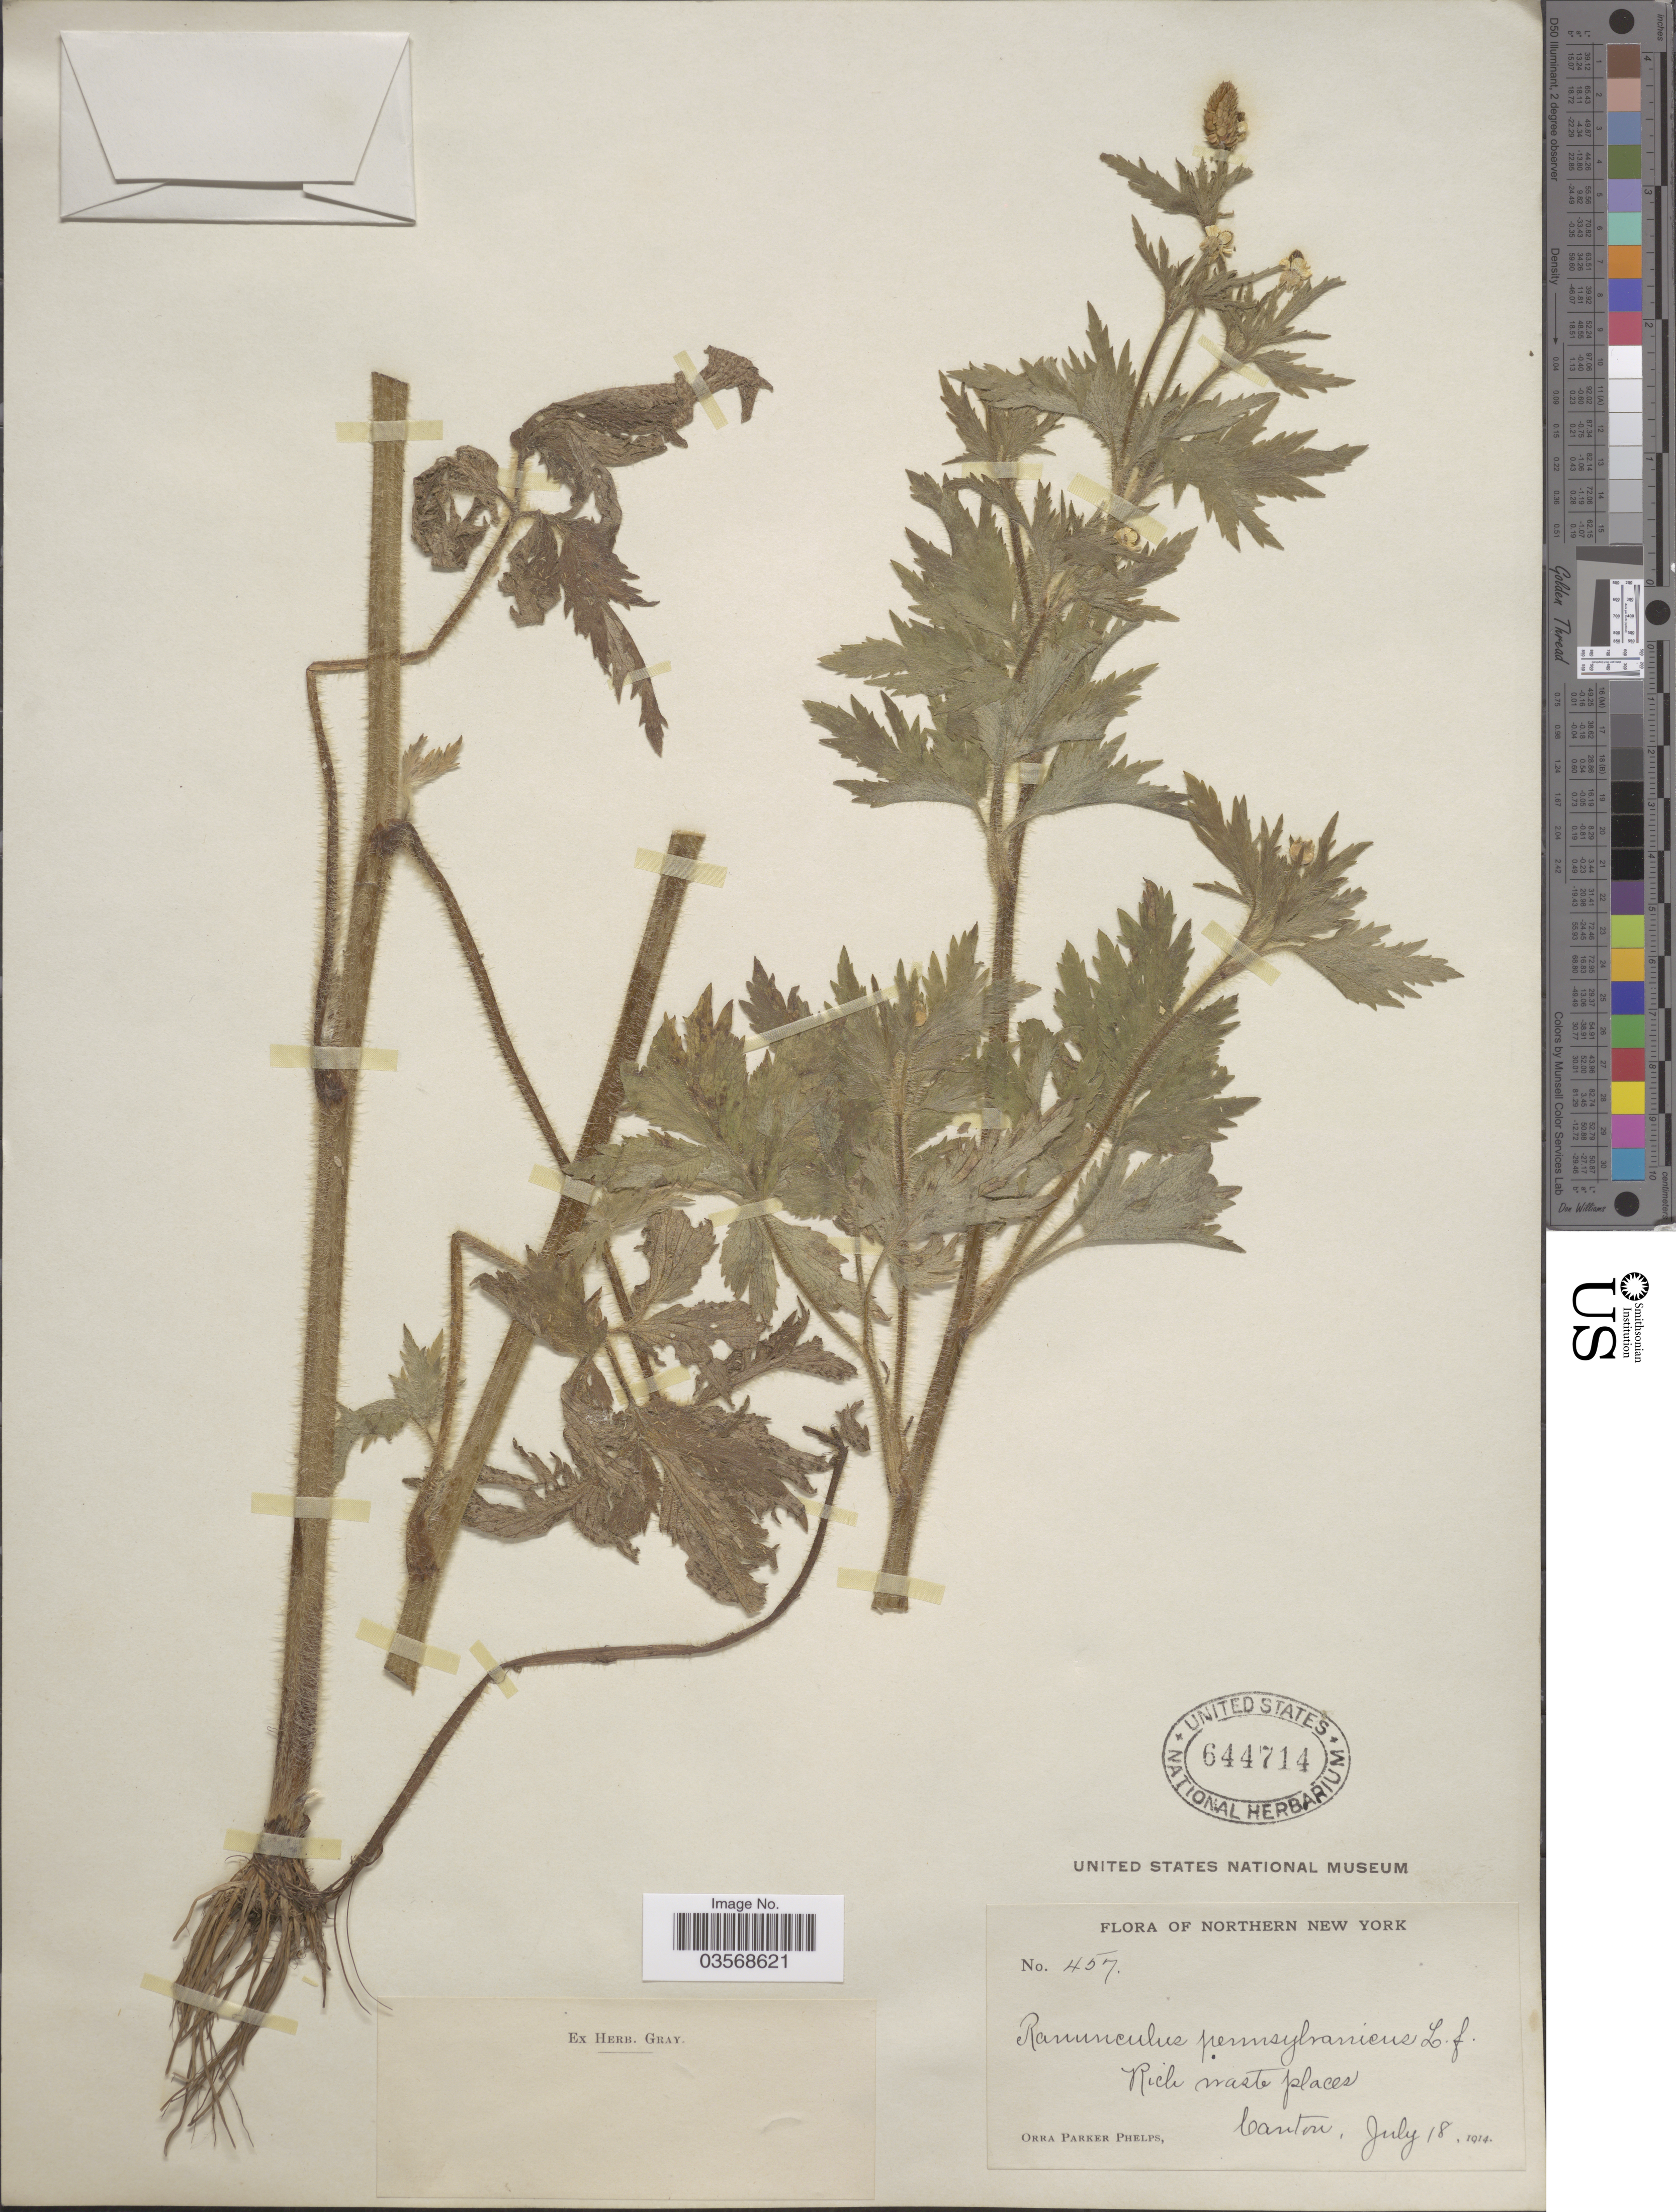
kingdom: Plantae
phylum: Tracheophyta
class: Magnoliopsida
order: Ranunculales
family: Ranunculaceae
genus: Ranunculus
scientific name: Ranunculus pensylvanicus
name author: L. f.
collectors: O. P. Phelps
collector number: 457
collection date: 1914-07-18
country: United States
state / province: New York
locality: Northern New York. Canton.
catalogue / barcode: US 644714